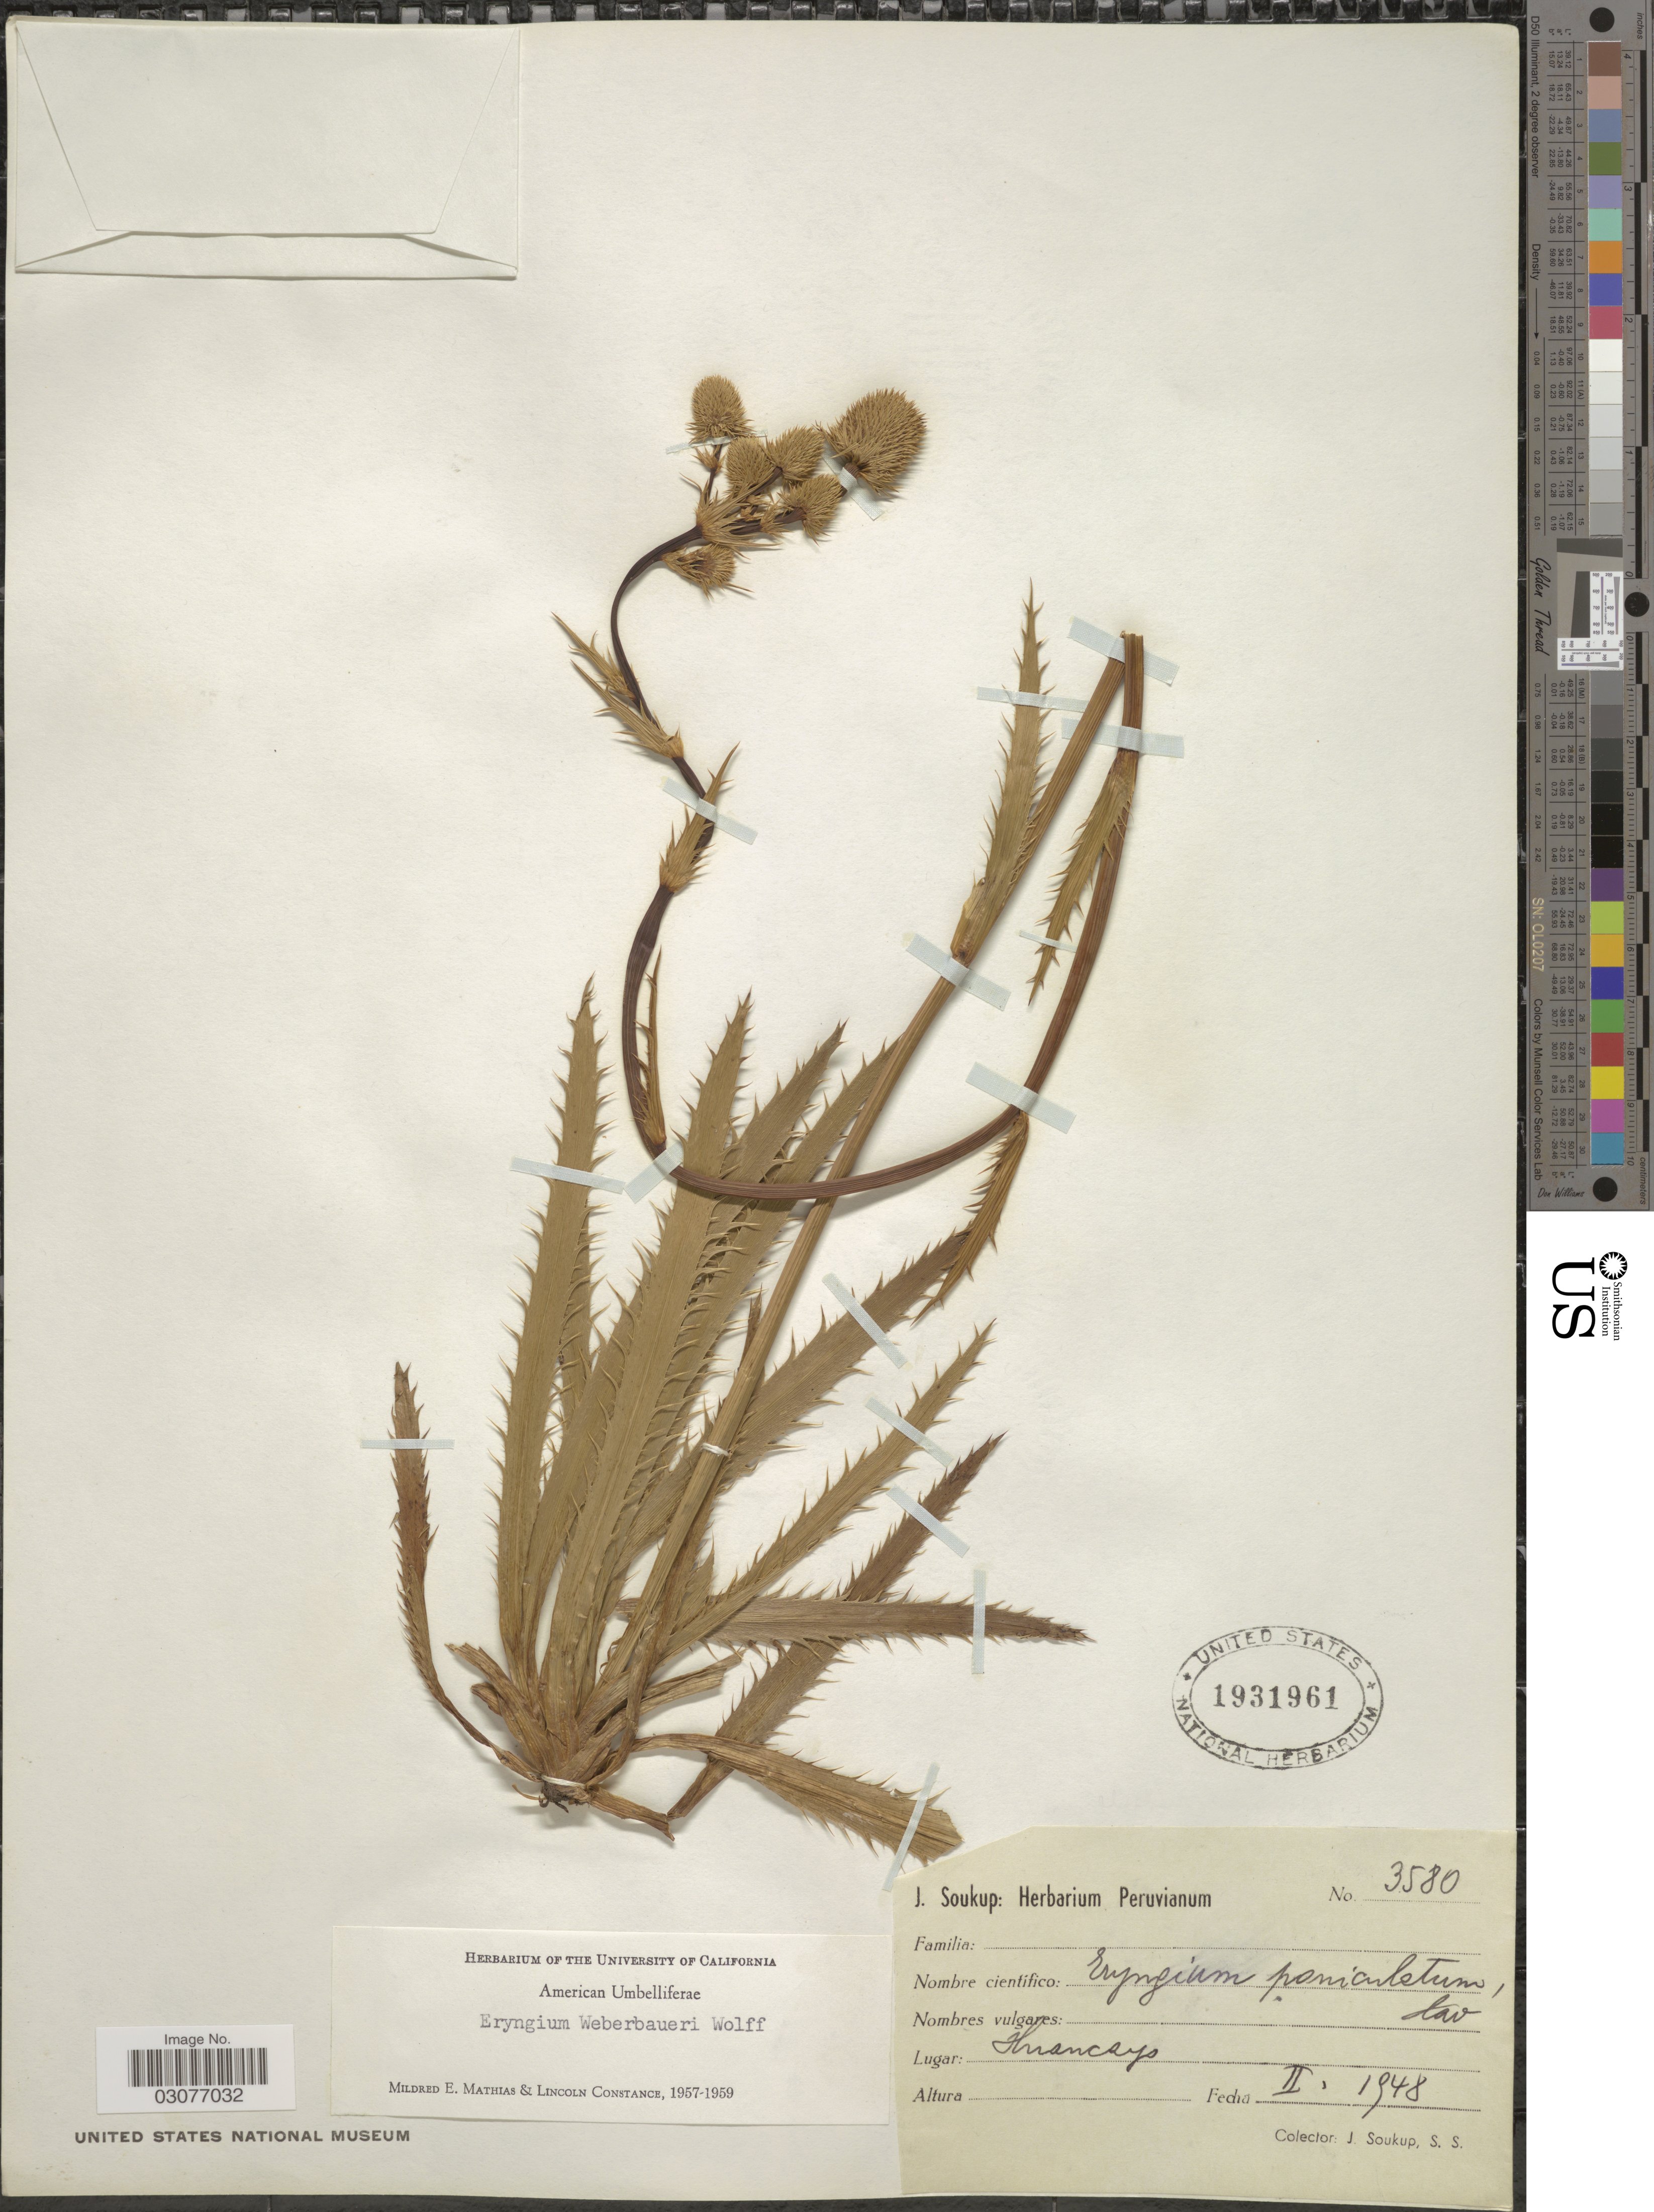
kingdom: Plantae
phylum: Tracheophyta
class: Magnoliopsida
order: Apiales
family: Apiaceae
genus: Eryngium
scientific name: Eryngium weberbaueri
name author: H. Wolff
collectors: J. Soukup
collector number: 3580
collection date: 1948-02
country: Peru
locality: Huancayo.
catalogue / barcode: US 1931961